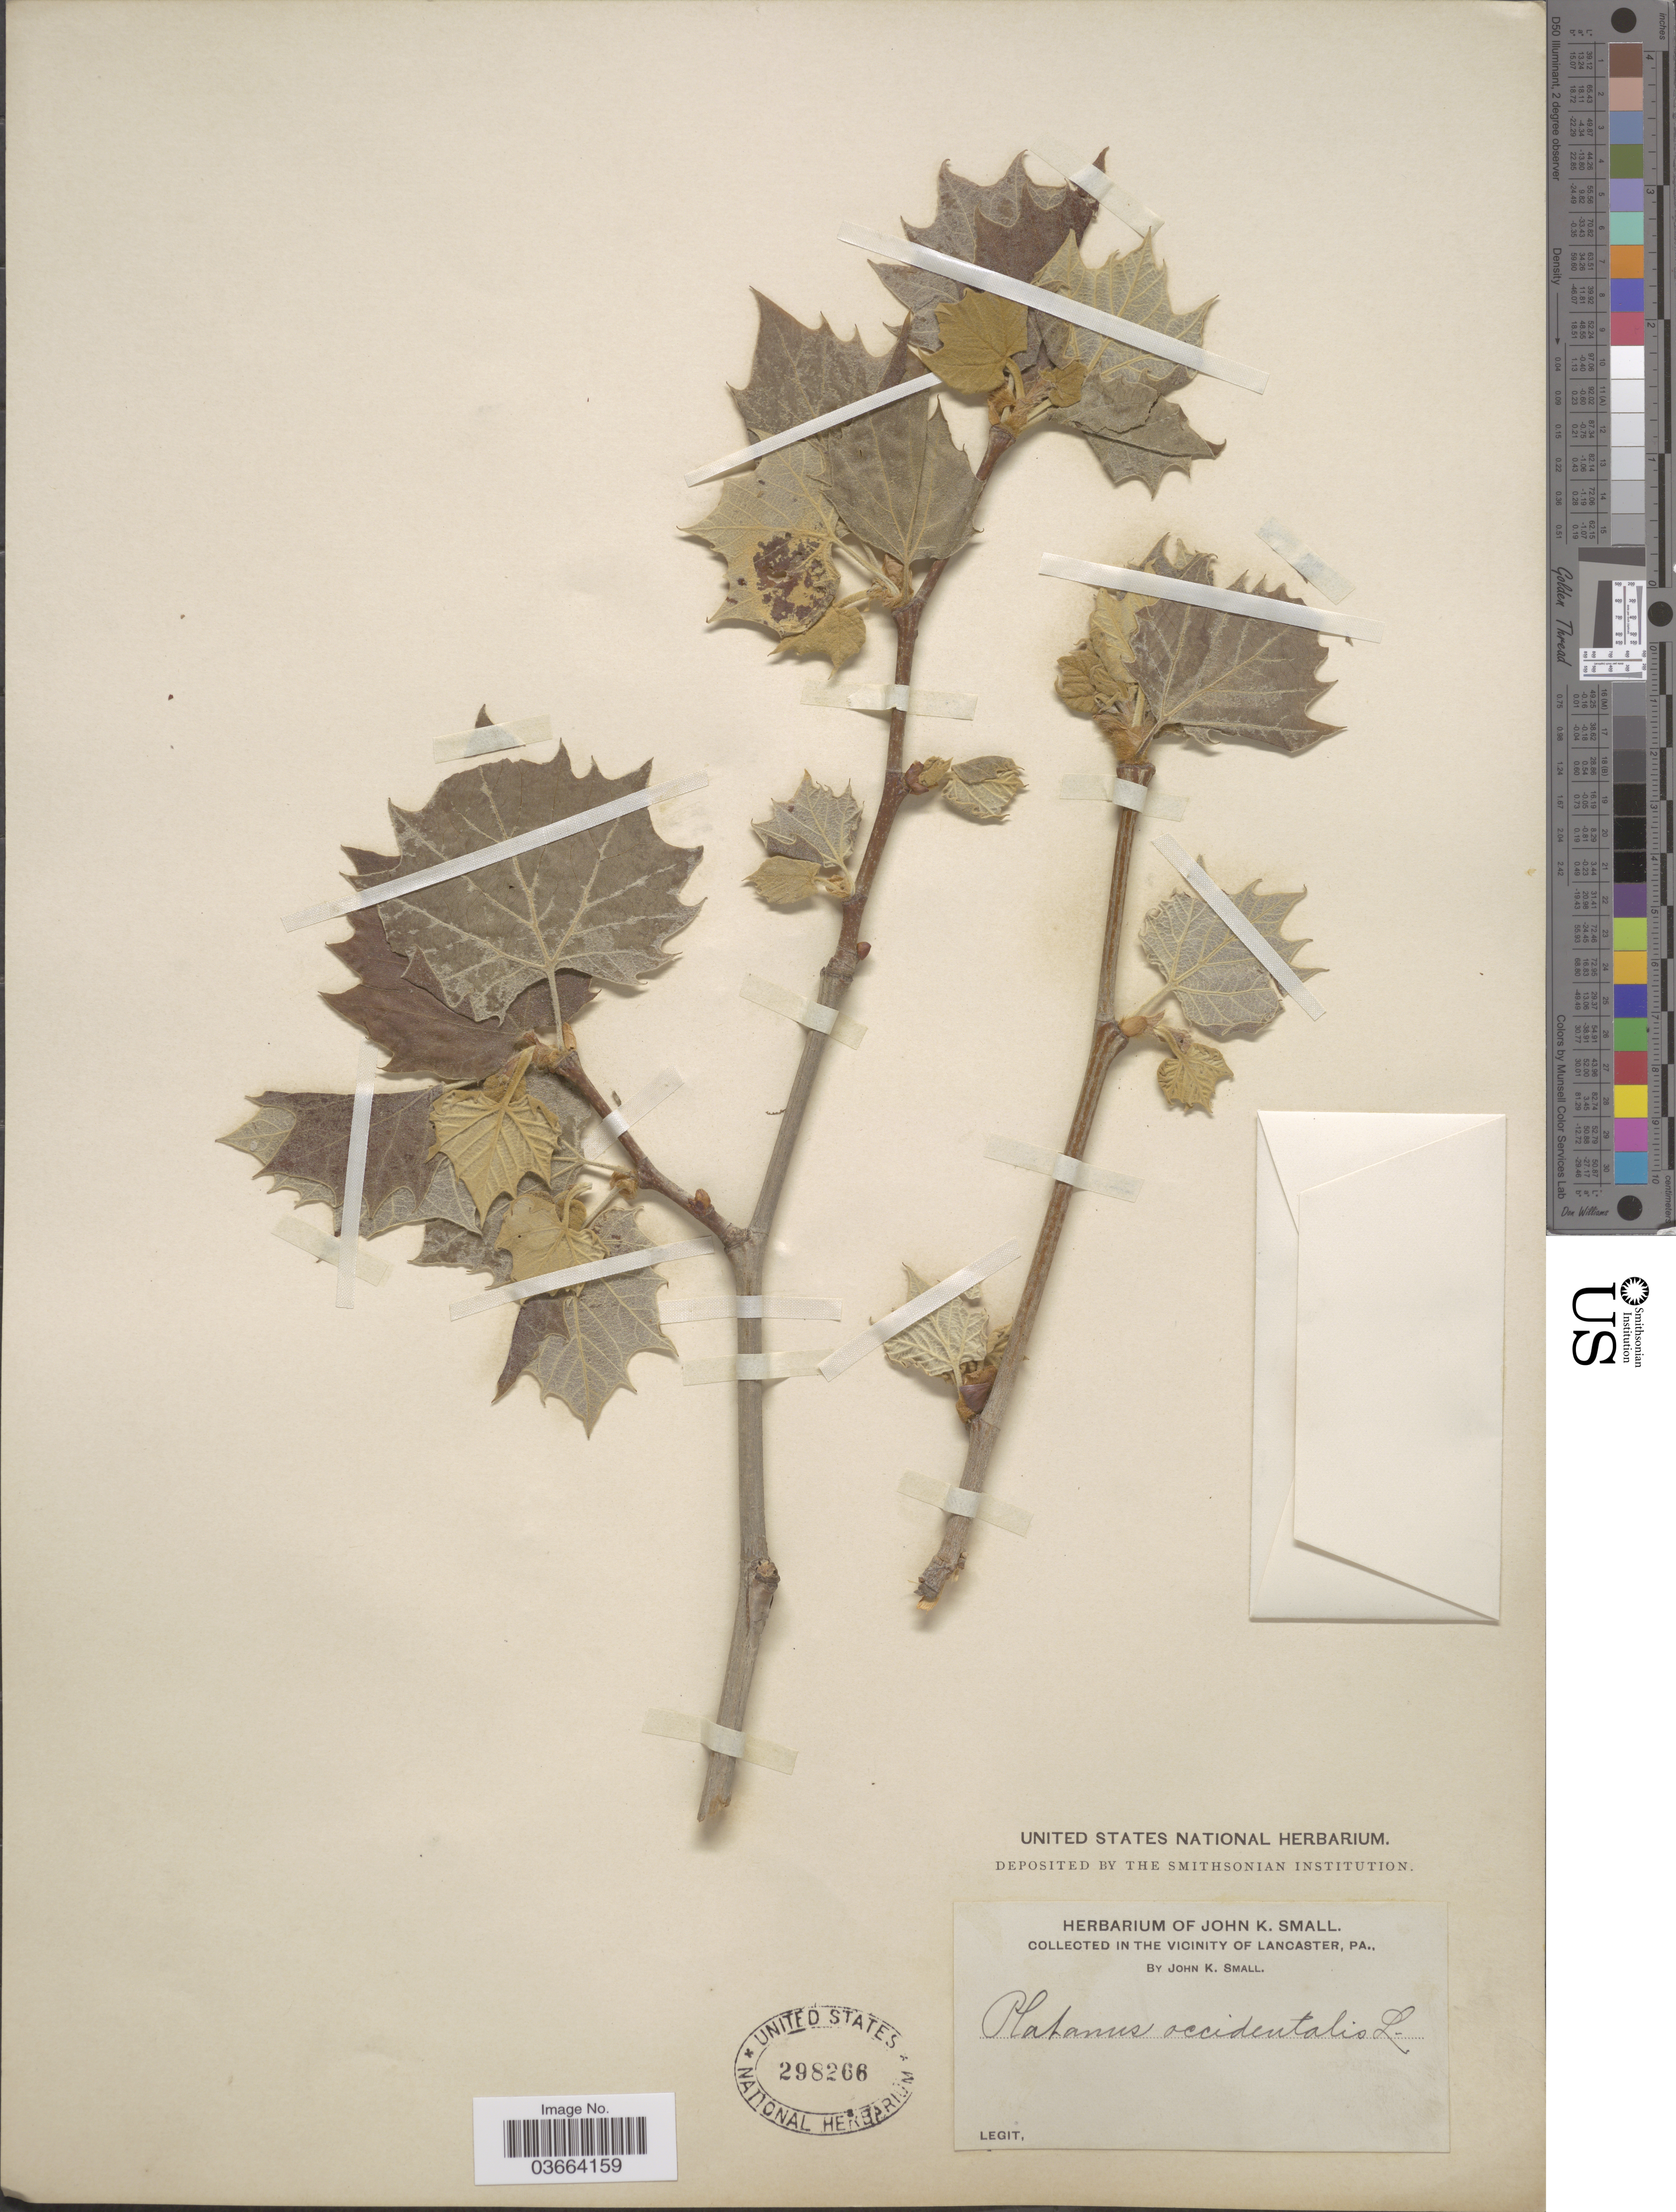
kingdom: Plantae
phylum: Tracheophyta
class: Magnoliopsida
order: Proteales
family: Platanaceae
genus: Platanus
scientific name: Platanus occidentalis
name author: L.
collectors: J. K. Small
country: United States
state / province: Pennsylvania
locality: Vicinity of Lancaster.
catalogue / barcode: US 298266